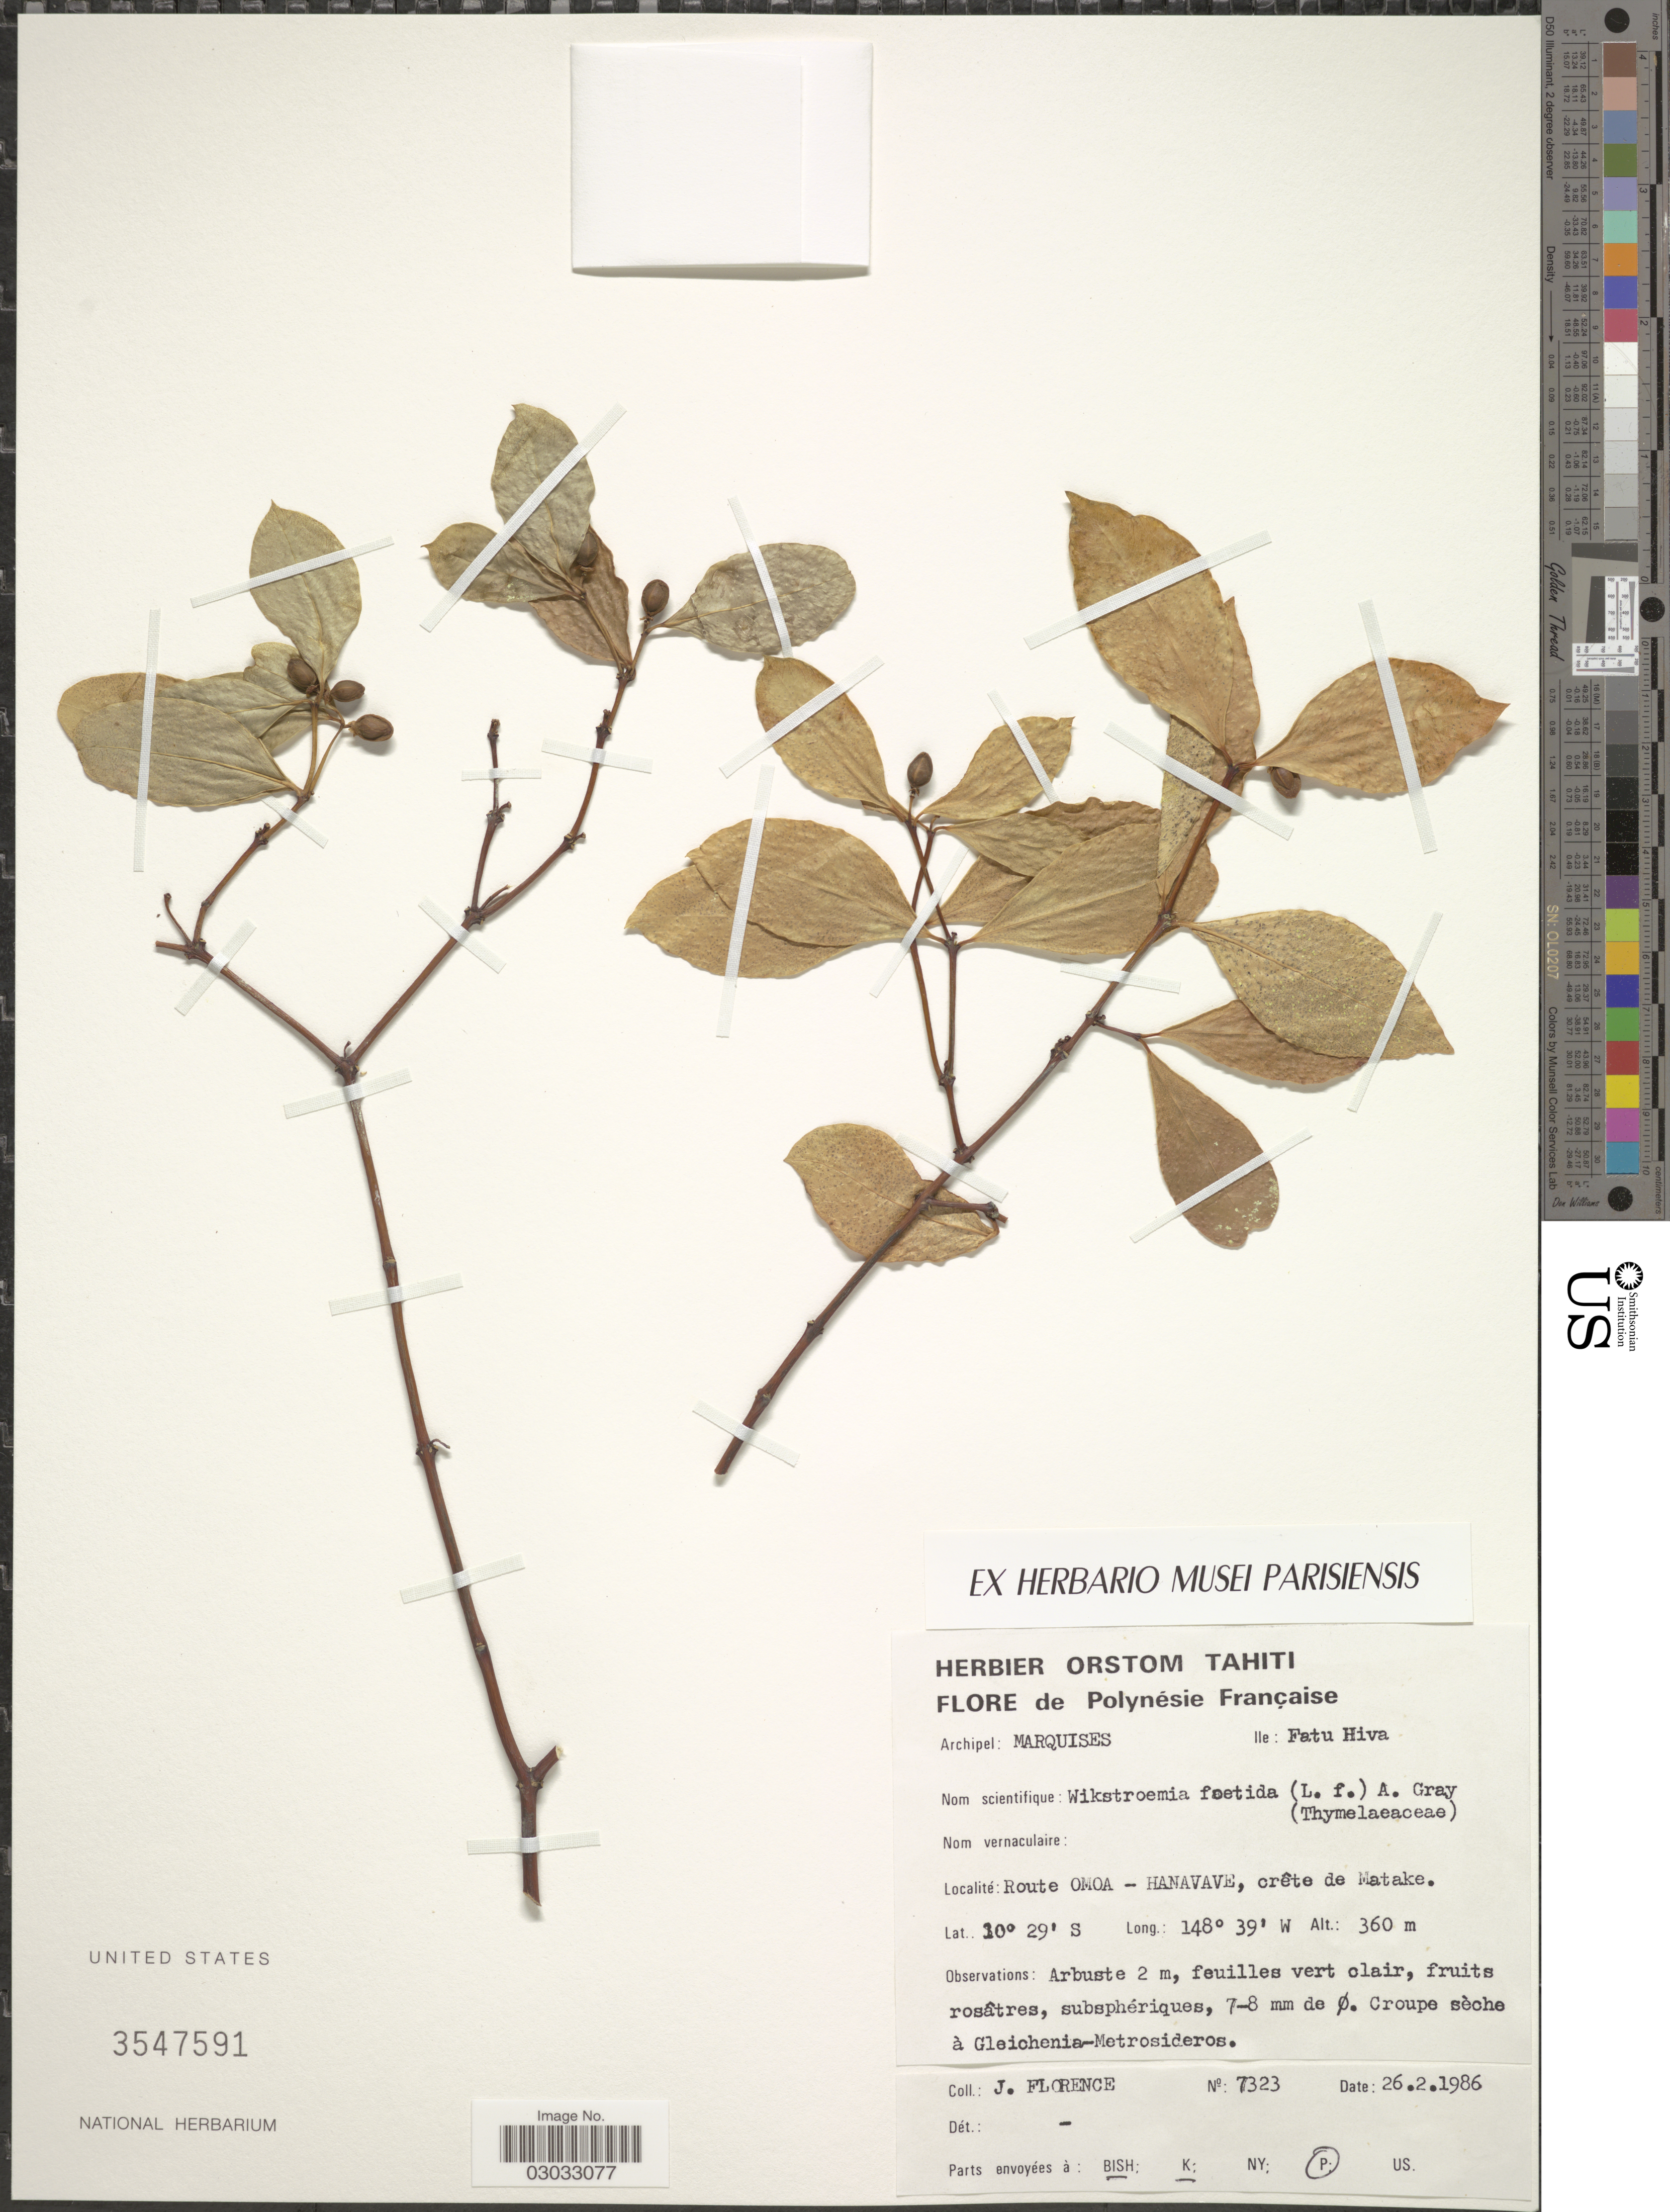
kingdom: Plantae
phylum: Tracheophyta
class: Magnoliopsida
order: Malvales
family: Thymelaeaceae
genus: Wikstroemia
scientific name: Wikstroemia coriacea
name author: Seem.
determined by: Florence, J.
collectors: J. Florence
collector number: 7323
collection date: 1986-02-26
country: French Polynesia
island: Fatu Hiva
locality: Archipel: Marquises, Ile: Fatu Hiva, Routa OMOA-Hanavave, crête de Matake.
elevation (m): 360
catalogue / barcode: US 3547591